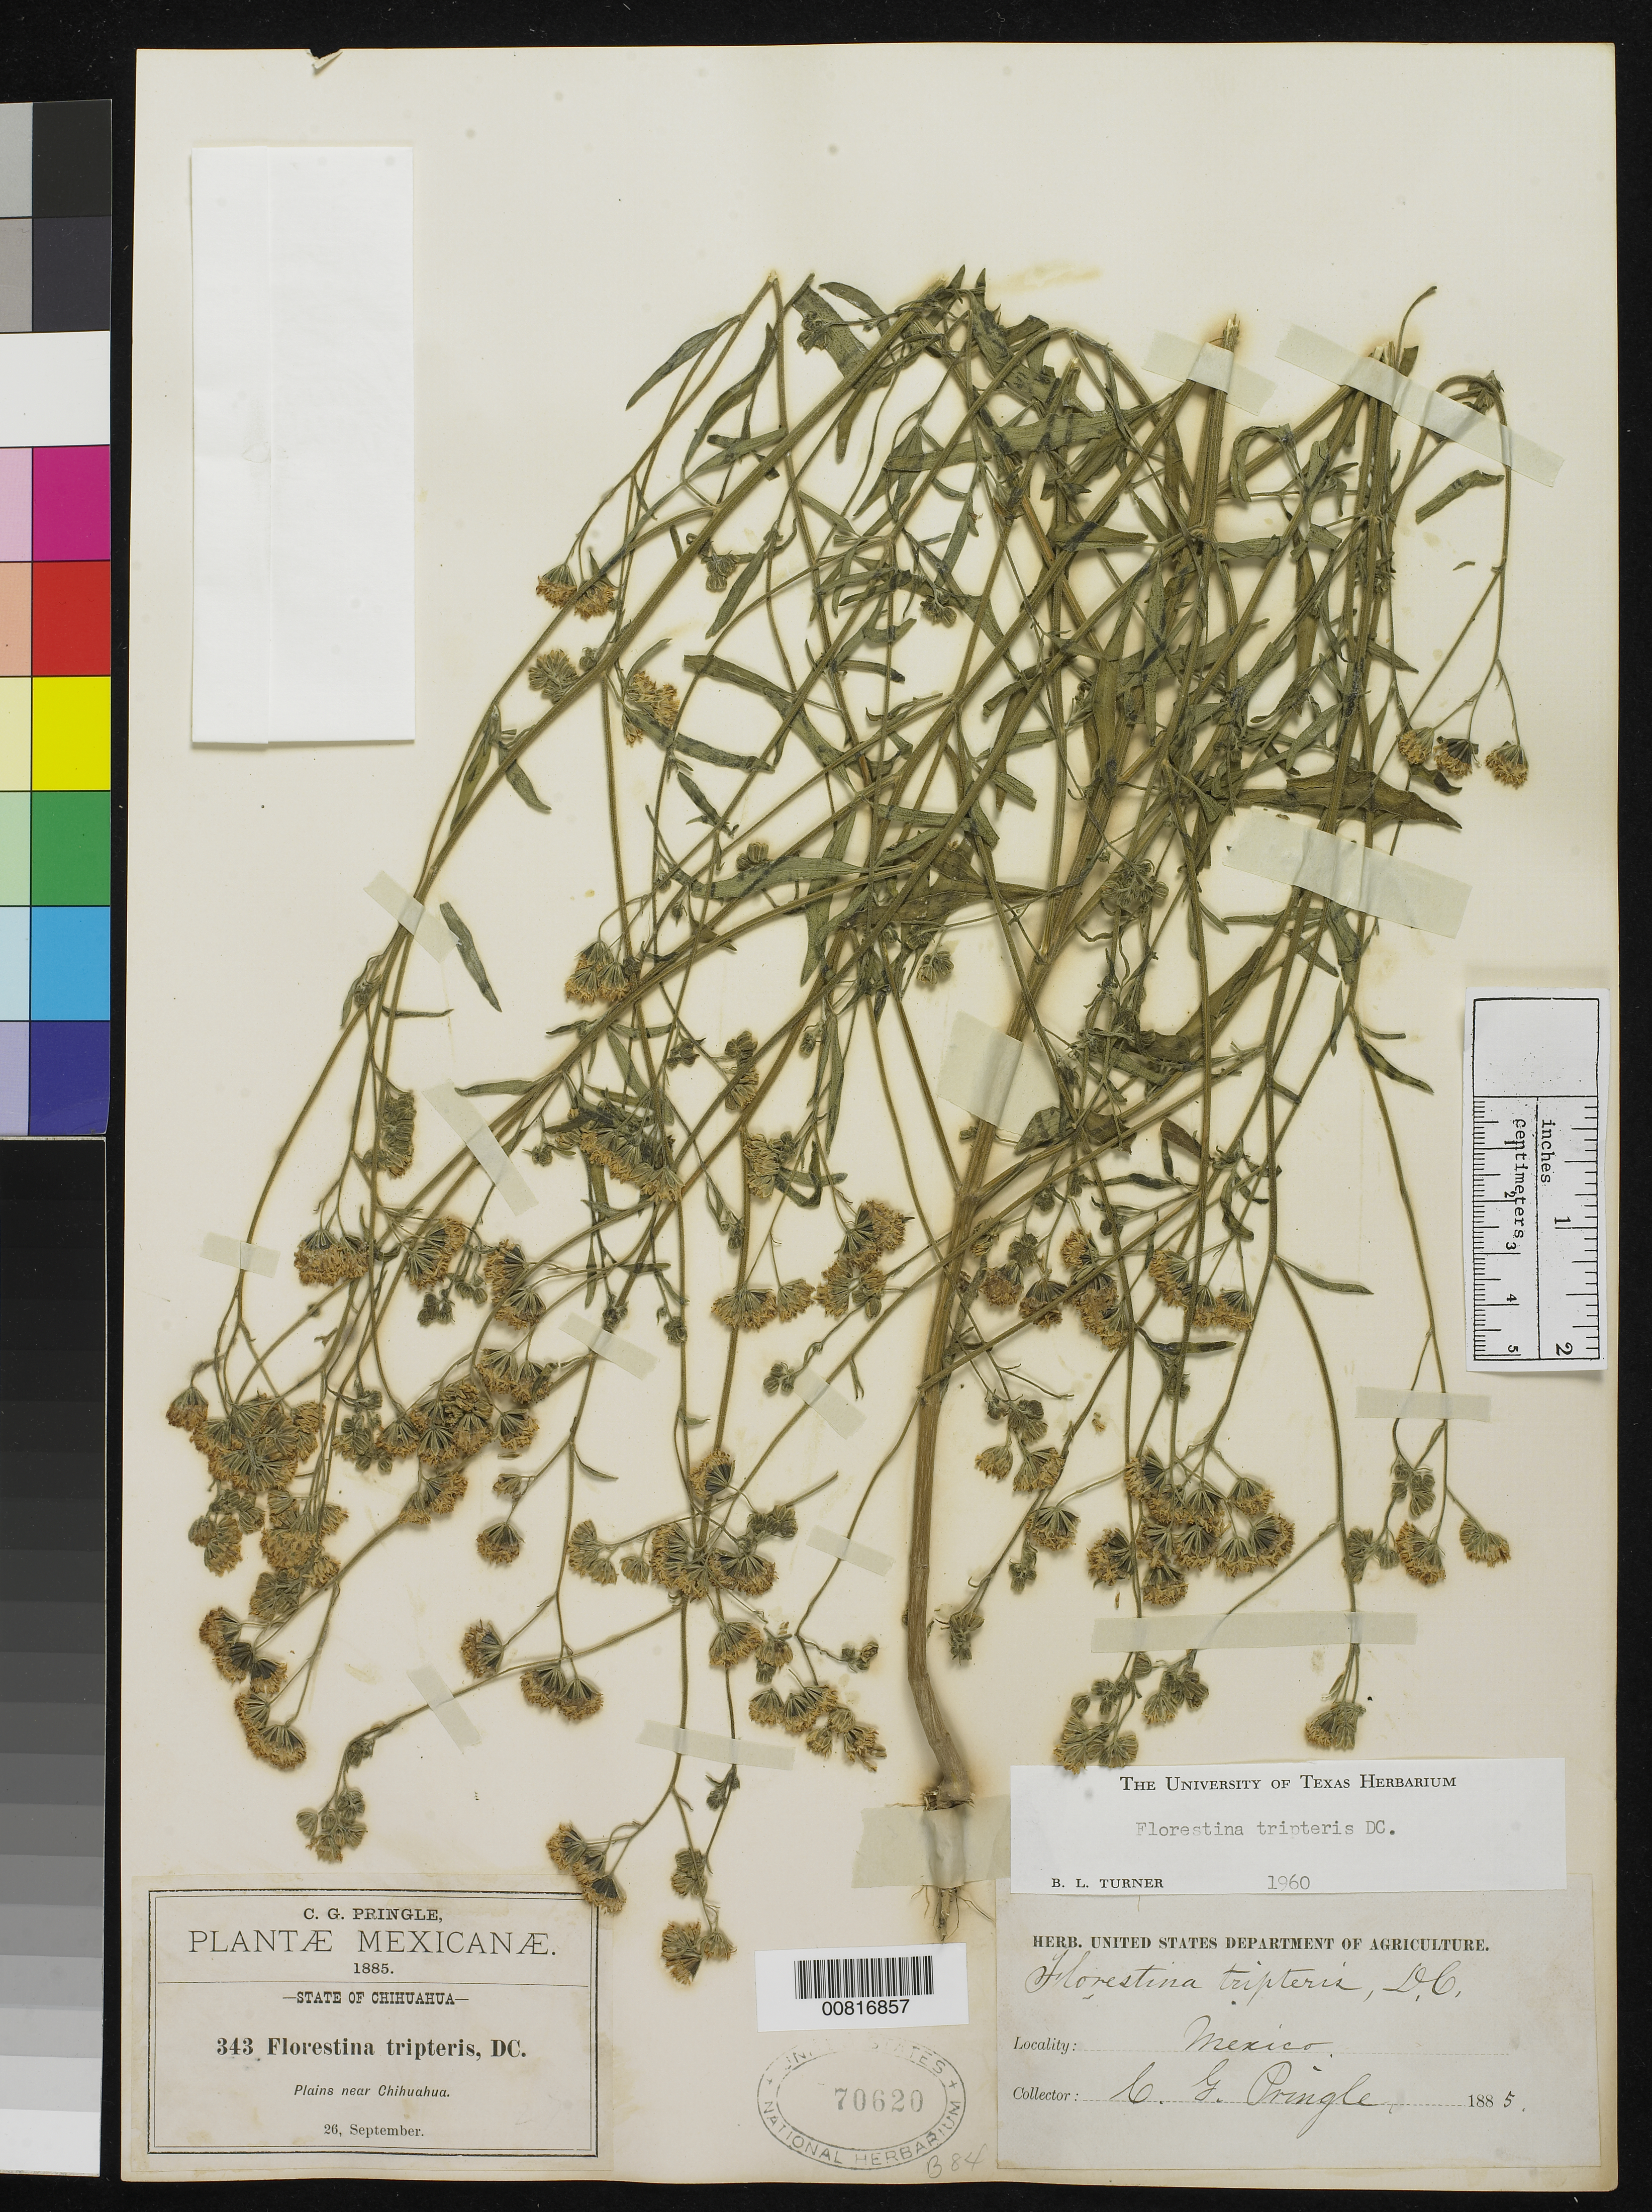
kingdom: Plantae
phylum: Tracheophyta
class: Magnoliopsida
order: Asterales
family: Asteraceae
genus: Florestina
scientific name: Florestina tripteris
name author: DC.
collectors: C. G. Pringle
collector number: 343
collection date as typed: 26 Sep 1885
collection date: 1885-09-26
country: Mexico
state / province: Chihuahua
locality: Plains near Chihuahua.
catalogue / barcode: US 70620